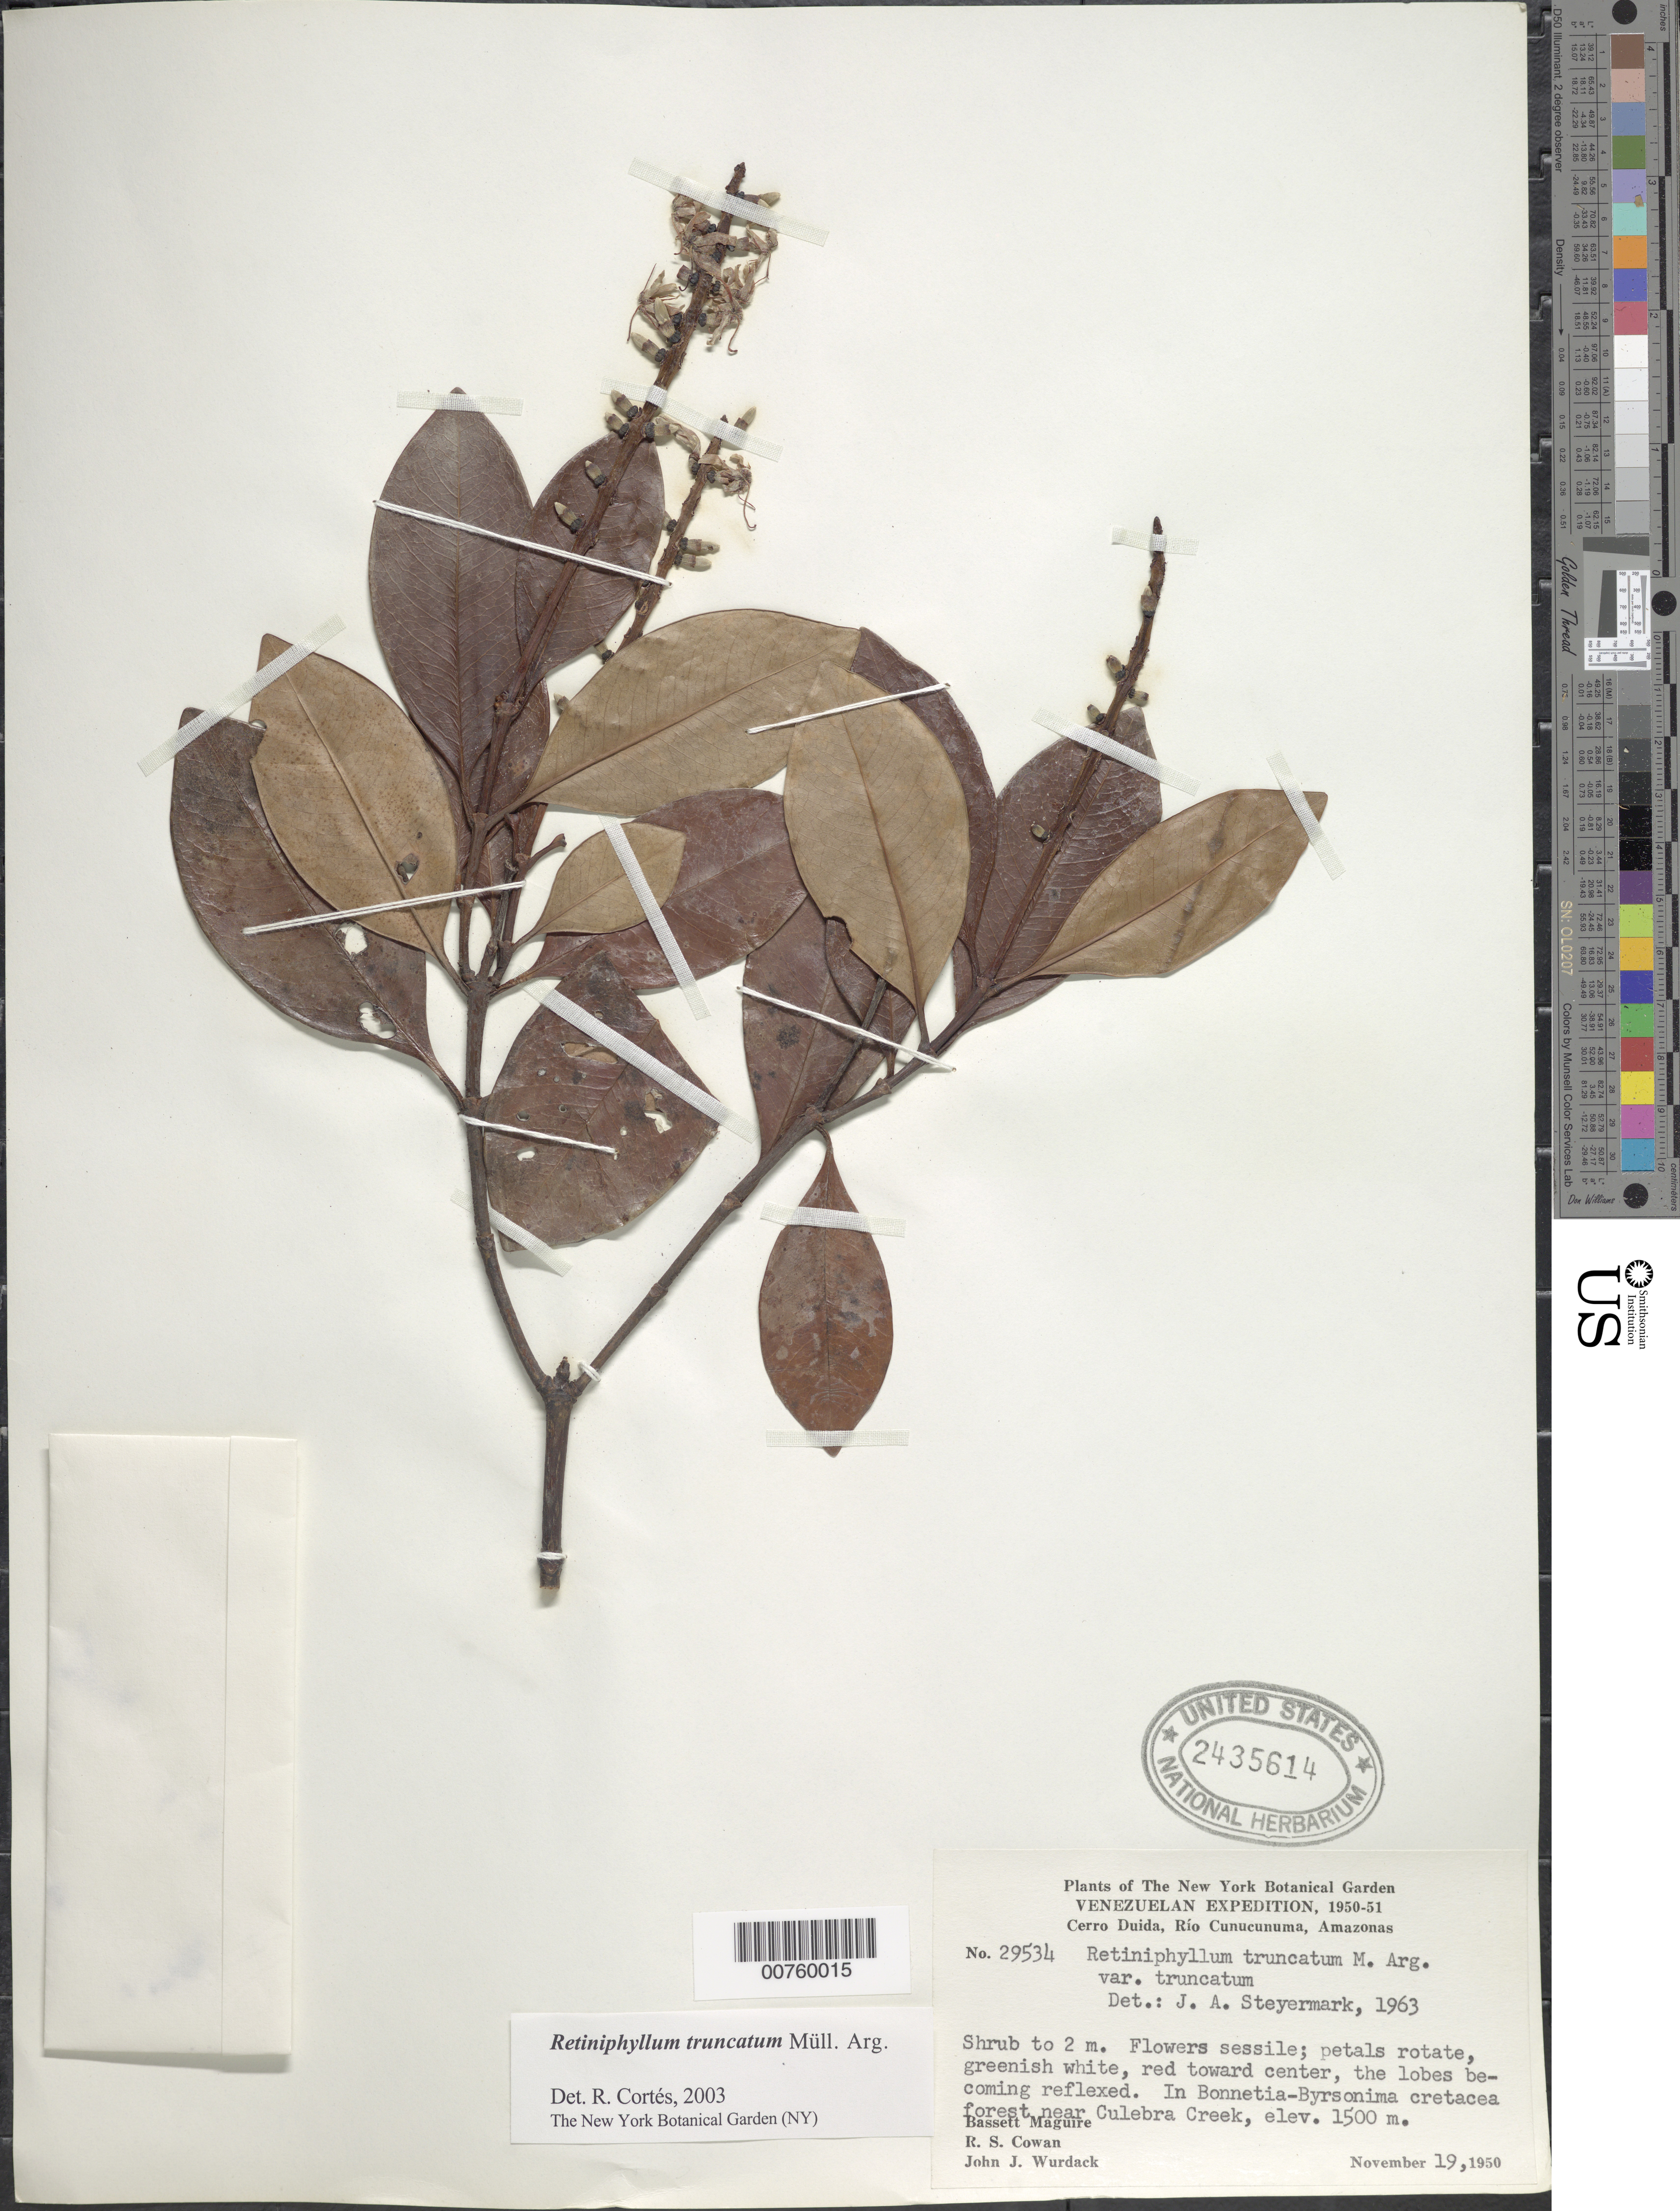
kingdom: Plantae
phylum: Tracheophyta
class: Magnoliopsida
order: Gentianales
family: Rubiaceae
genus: Retiniphyllum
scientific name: Retiniphyllum truncatum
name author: Müll. Arg.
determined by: Cortes R., G.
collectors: B. Maguire, R. S. Cowan & J. J. Wurdack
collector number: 29534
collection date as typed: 19-Nov-50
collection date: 1950-11-19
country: Venezuela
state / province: Amazonas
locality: Cerro Duida, Río Cunucunuma, near Culebra Creek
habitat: Bonnetia-Byrsonima cretacea forest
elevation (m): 1500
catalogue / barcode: US 2435614